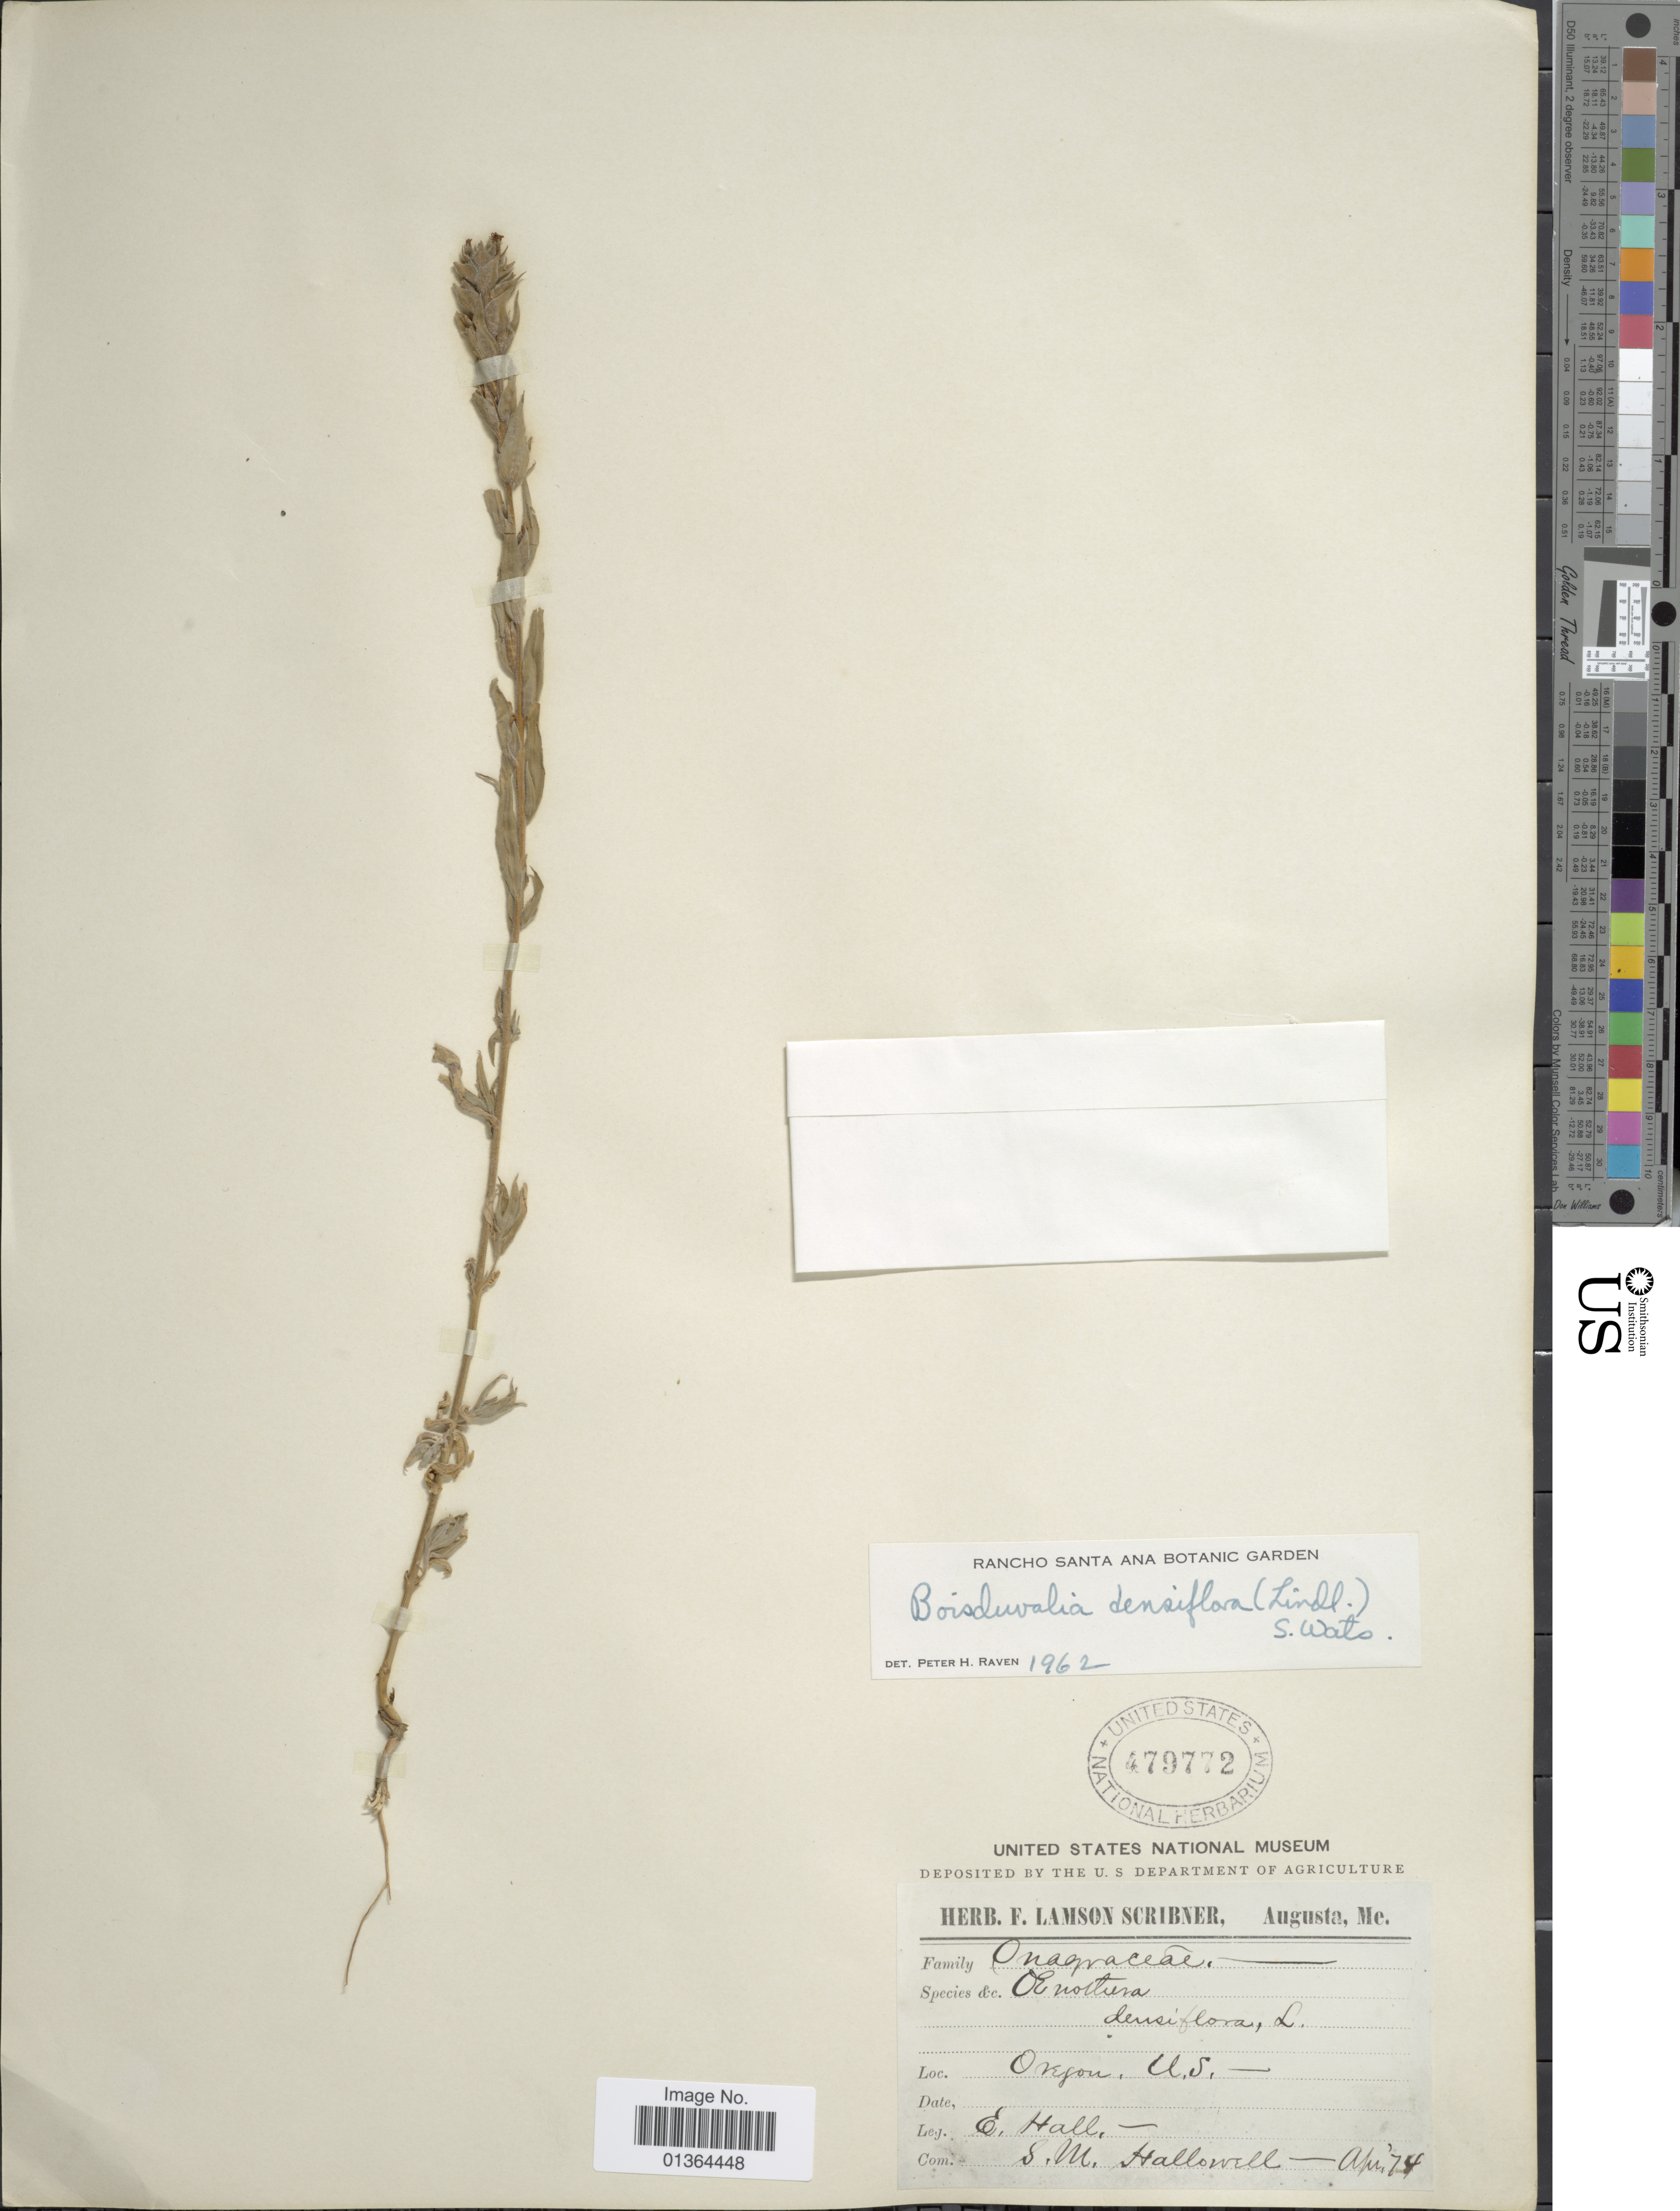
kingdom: Plantae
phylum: Tracheophyta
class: Magnoliopsida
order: Myrtales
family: Onagraceae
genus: Epilobium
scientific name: Epilobium densiflorum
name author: (Lindl.) Hoch & P.H. Raven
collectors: E. Hall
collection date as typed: Transcribed d/m/y: /4/74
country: United States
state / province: Oregon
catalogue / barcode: US 479772